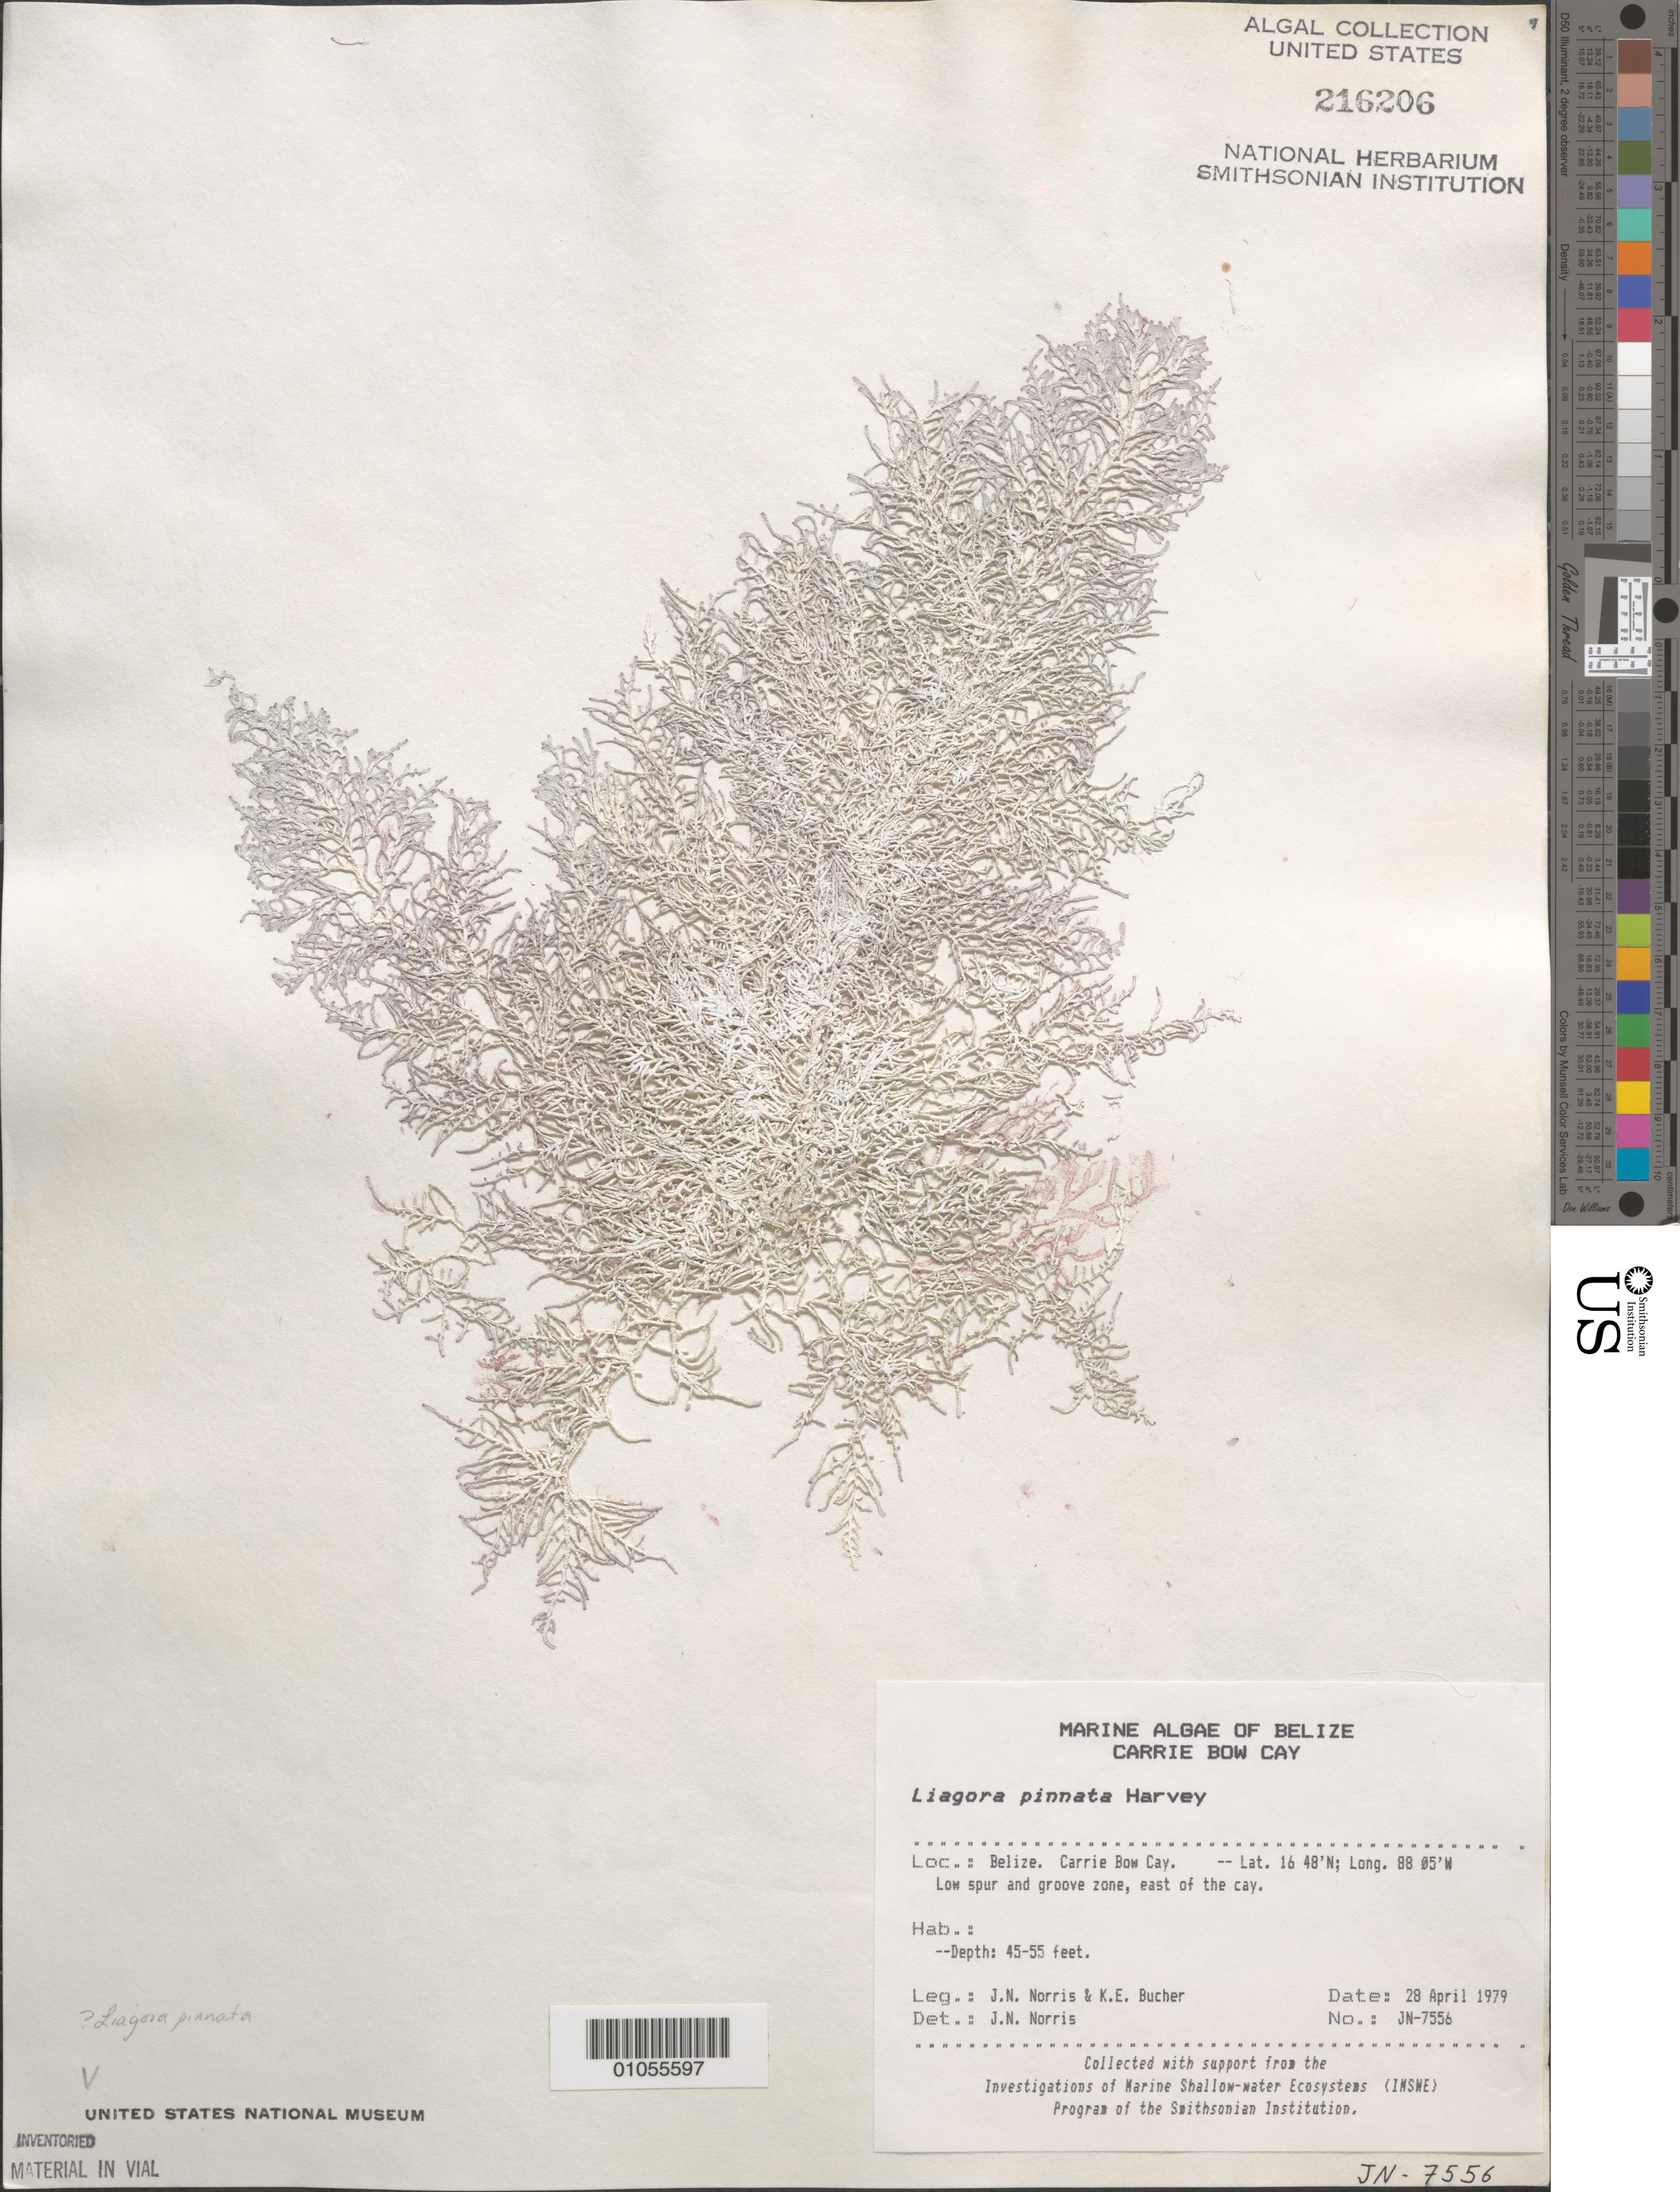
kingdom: Plantae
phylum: Rhodophyta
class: Florideophyceae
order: Nemaliales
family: Liagoraceae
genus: Liagora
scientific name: Liagora pinnata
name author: Harv.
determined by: Norris, James N.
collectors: J. N. Norris & K. E. Bucher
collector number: JN-7556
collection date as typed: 28 Apr 1979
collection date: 1979-04-28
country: Belize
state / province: Stann Creek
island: Carrie Bow Cay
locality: East of Carrie Bow Cay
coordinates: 16 48'N, 88 05'W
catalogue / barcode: US 216206